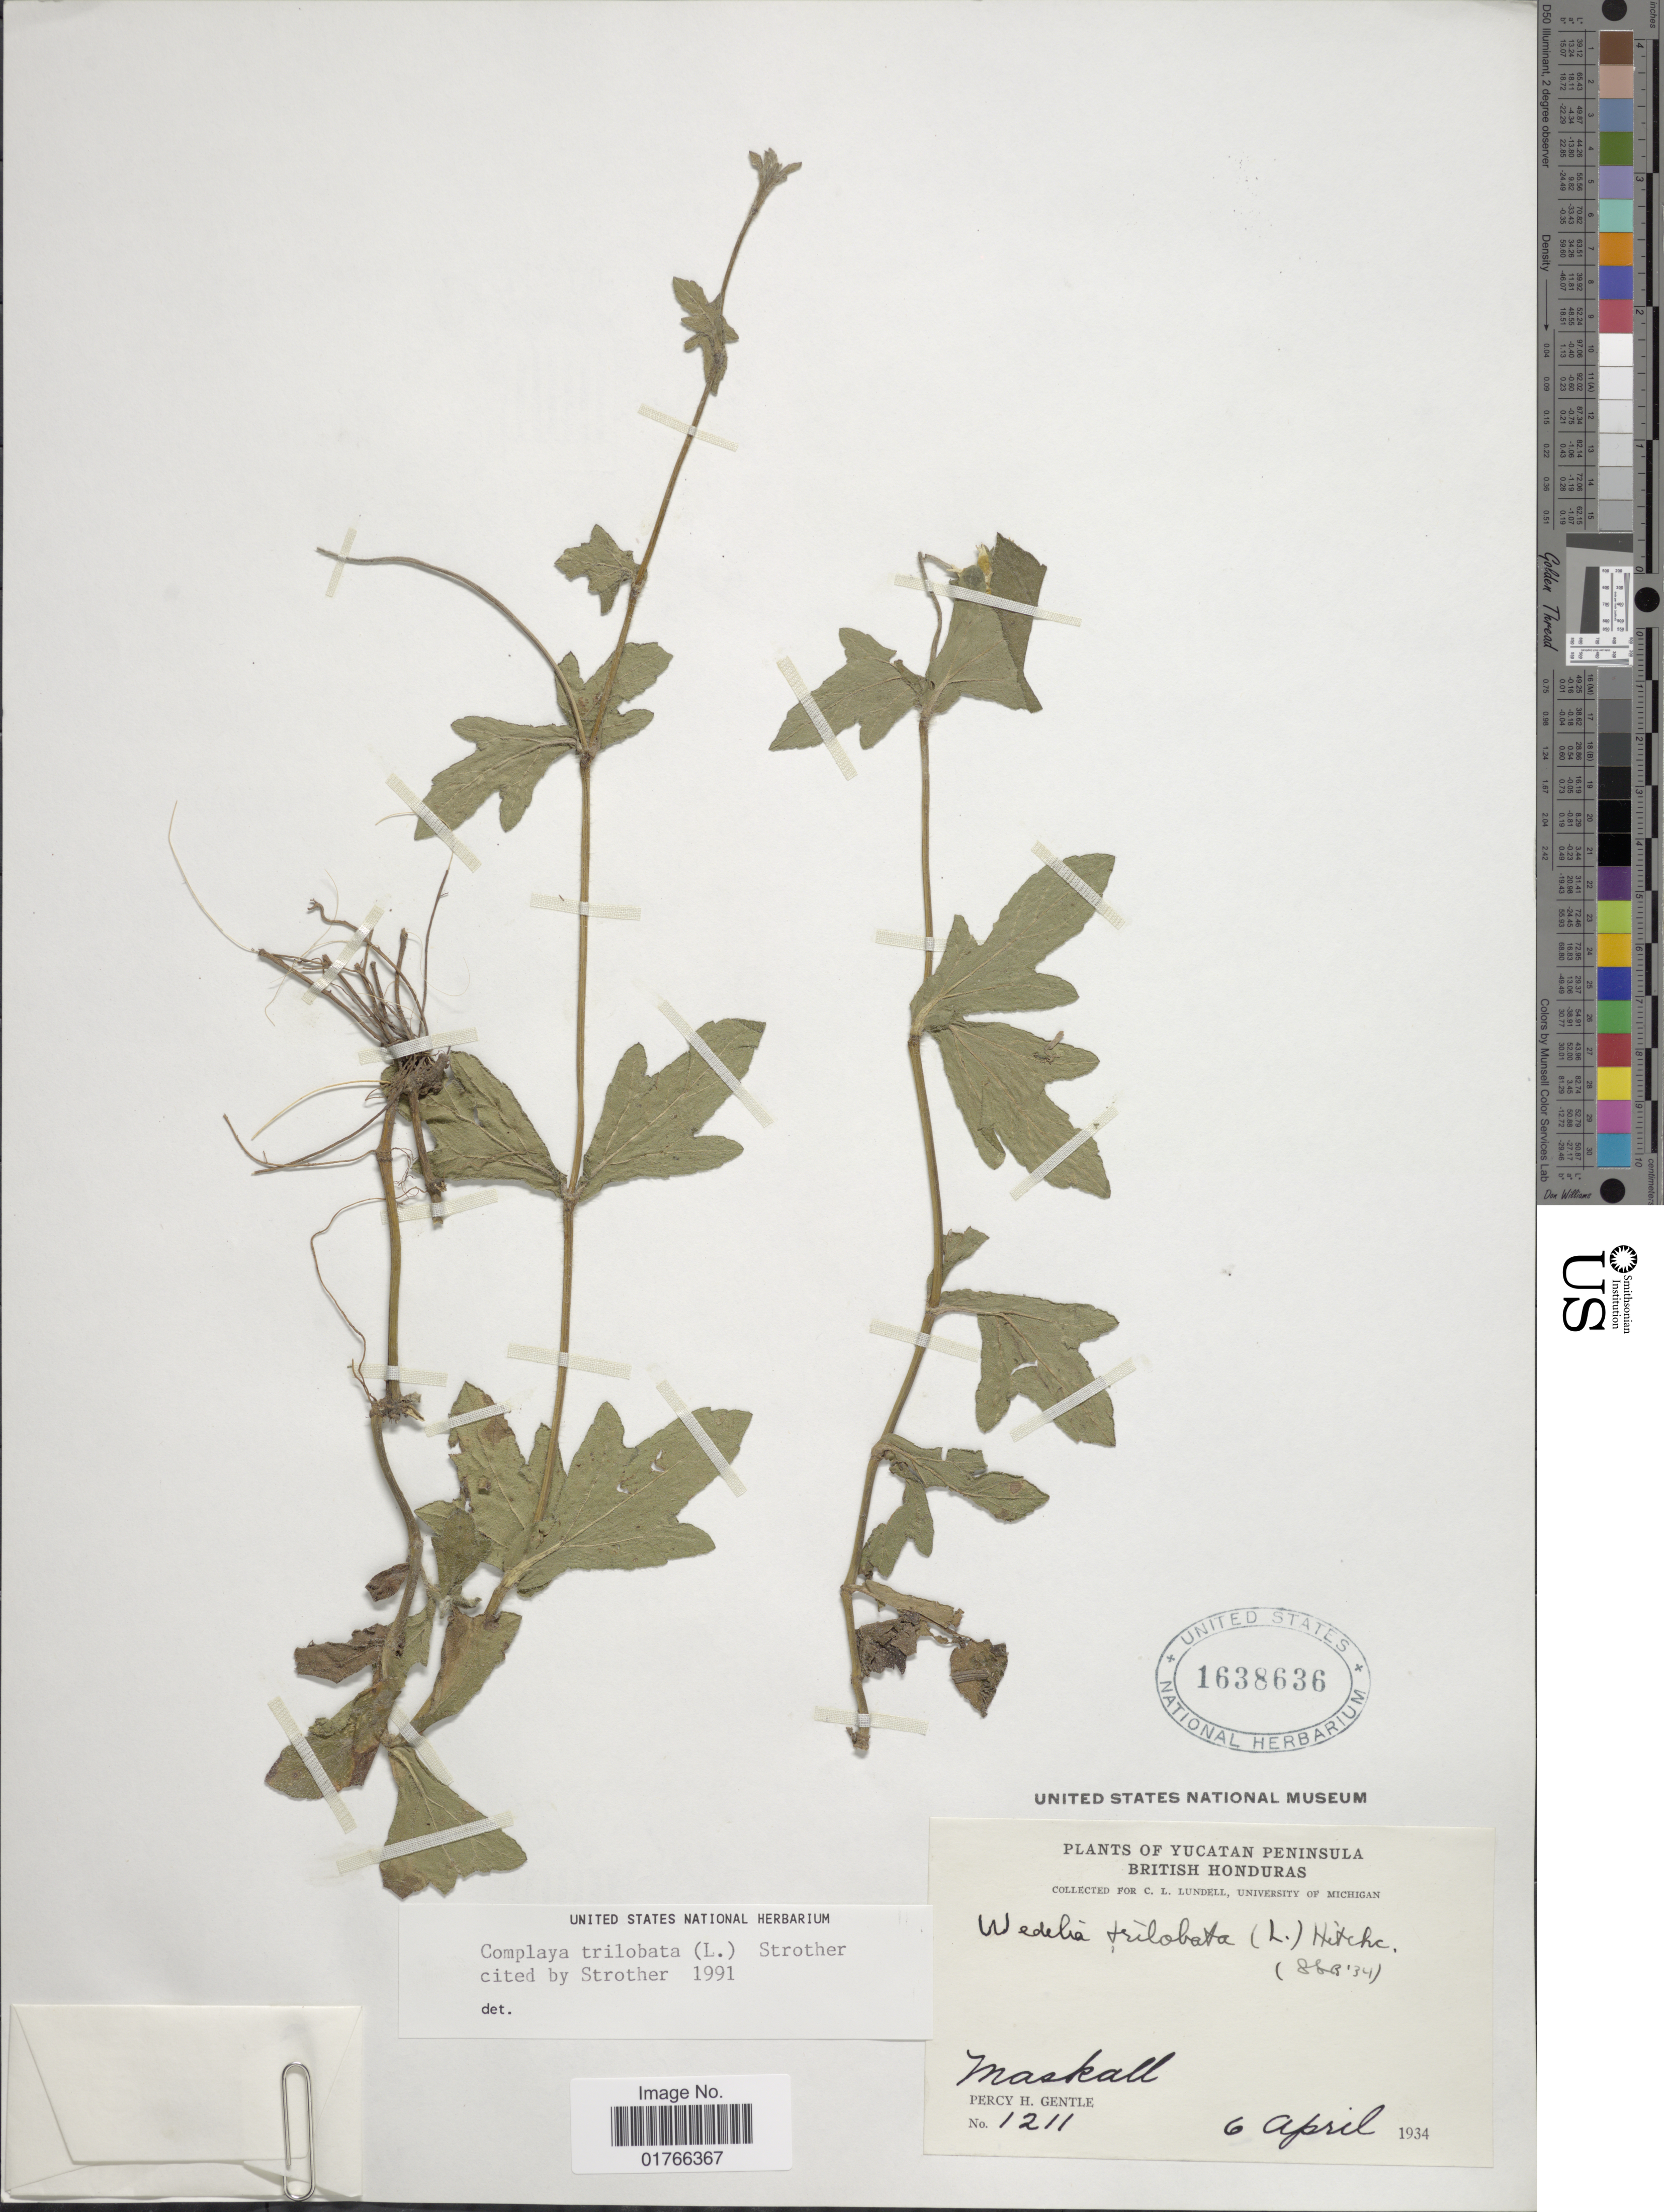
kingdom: Plantae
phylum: Tracheophyta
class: Magnoliopsida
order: Asterales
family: Asteraceae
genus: Sphagneticola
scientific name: Sphagneticola trilobata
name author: (L.) Pruski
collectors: P. H. Gentle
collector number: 1211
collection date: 1934-04-06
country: Belize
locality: Yucatan Peninsula, British Honduras, Maskall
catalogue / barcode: US 1638636